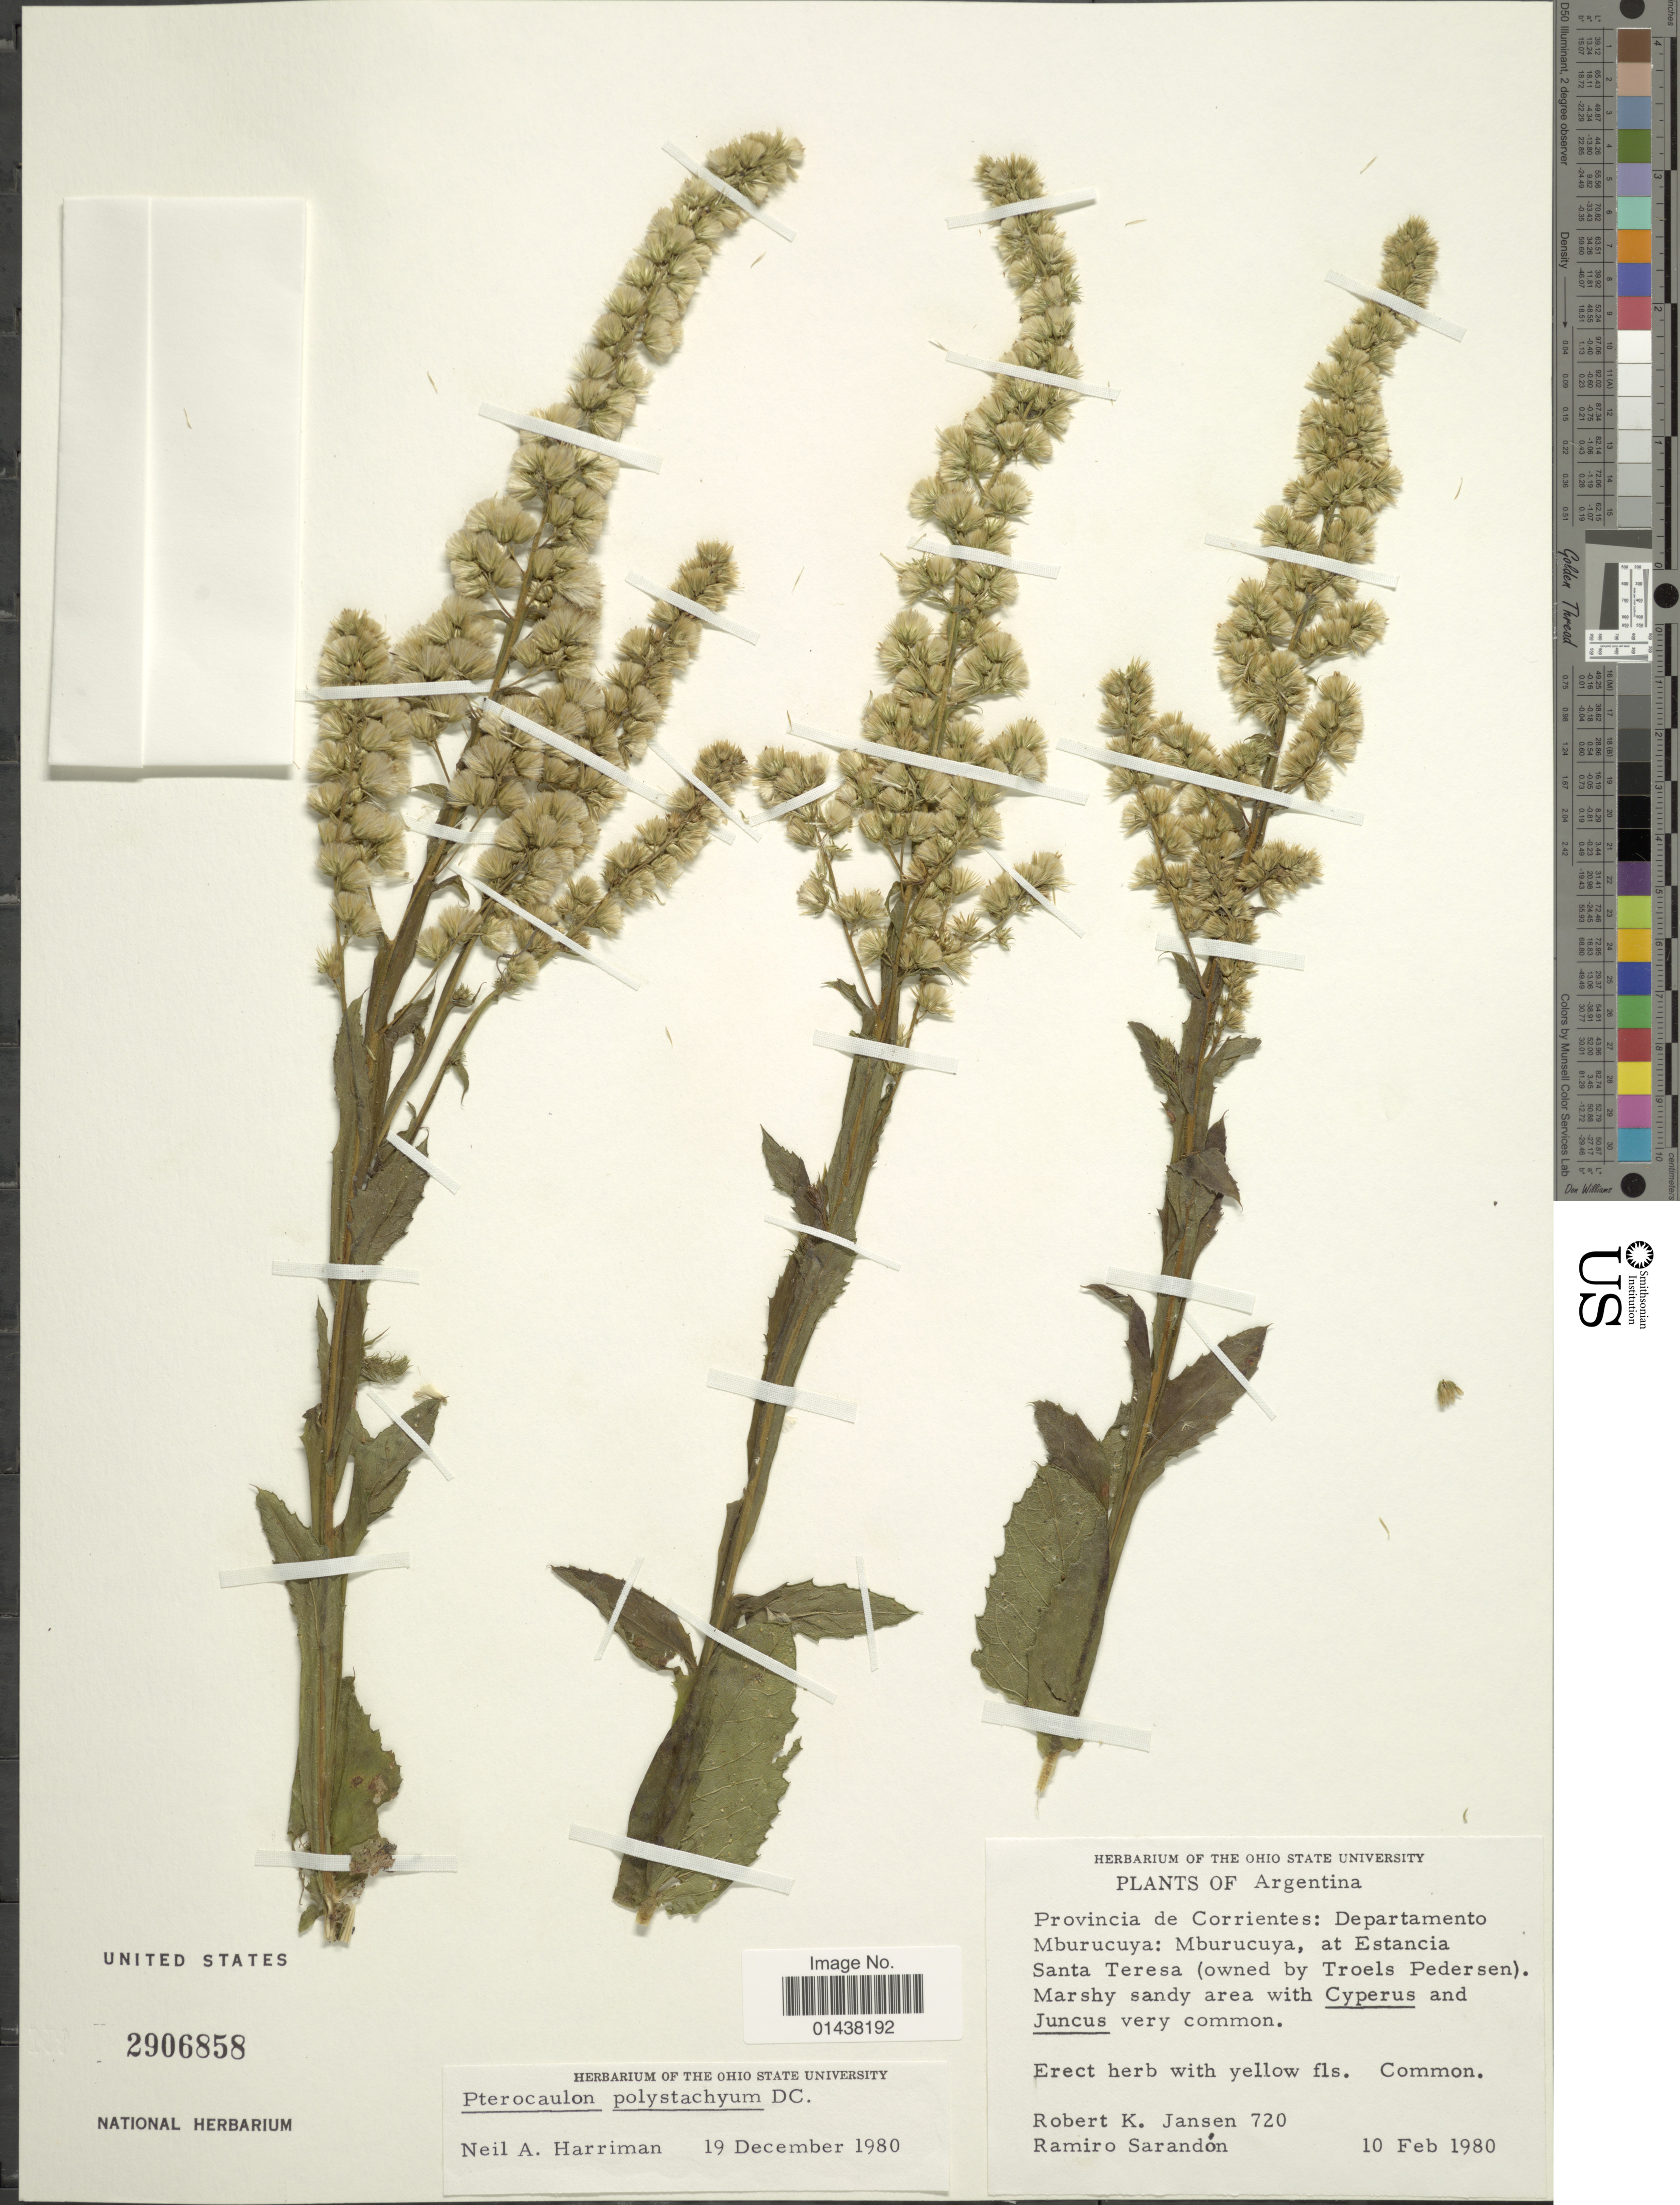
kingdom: Plantae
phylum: Tracheophyta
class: Magnoliopsida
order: Asterales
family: Asteraceae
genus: Pterocaulon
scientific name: Pterocaulon polystachyum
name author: DC.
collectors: R. K. Jansen & R. Sarandon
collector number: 720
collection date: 1980-02-10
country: Argentina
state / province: Corrientes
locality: Departamento Mburucuya: Mburucuya, at Estancia Santa Teresa (owned by Troels Pedersen)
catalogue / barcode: US 2906585